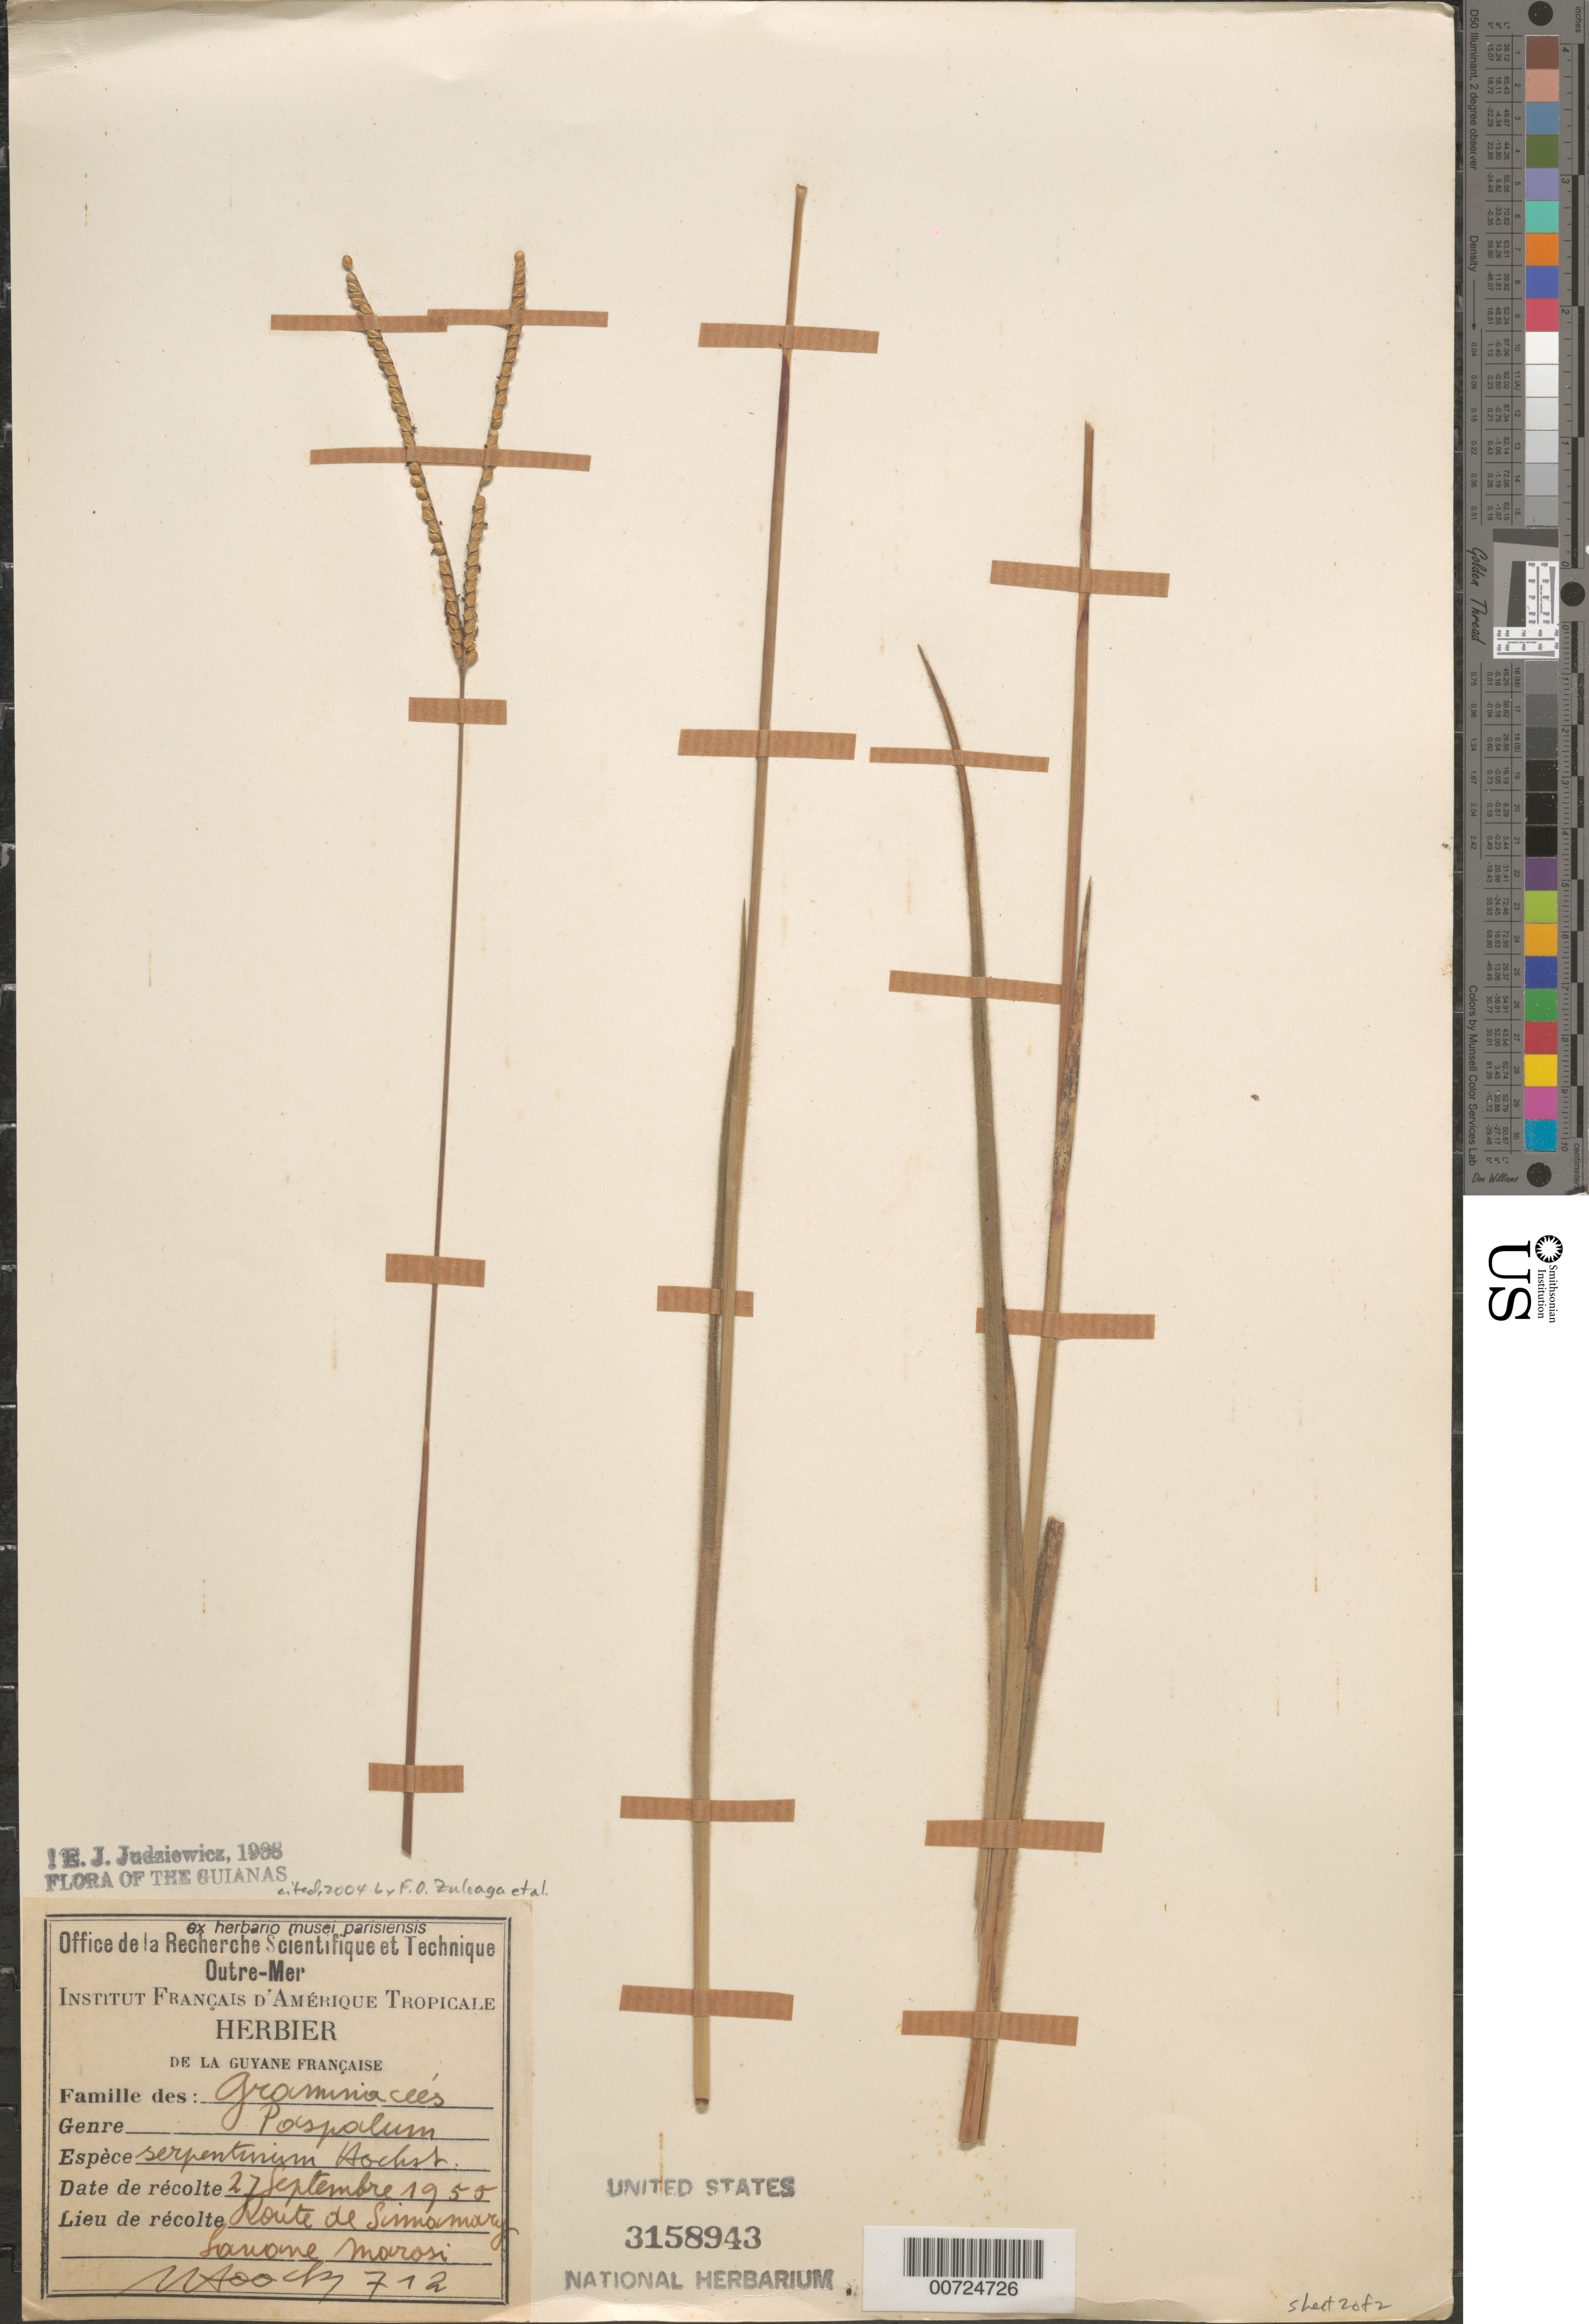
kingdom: Plantae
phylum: Tracheophyta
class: Liliopsida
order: Poales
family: Poaceae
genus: Paspalum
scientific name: Paspalum serpentinum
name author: Hochst. ex Steud.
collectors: J. Hoock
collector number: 712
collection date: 1950-09-27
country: French Guiana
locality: Guyane Française. Route de Sinnamary. Savane Marosi.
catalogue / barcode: US 3158943